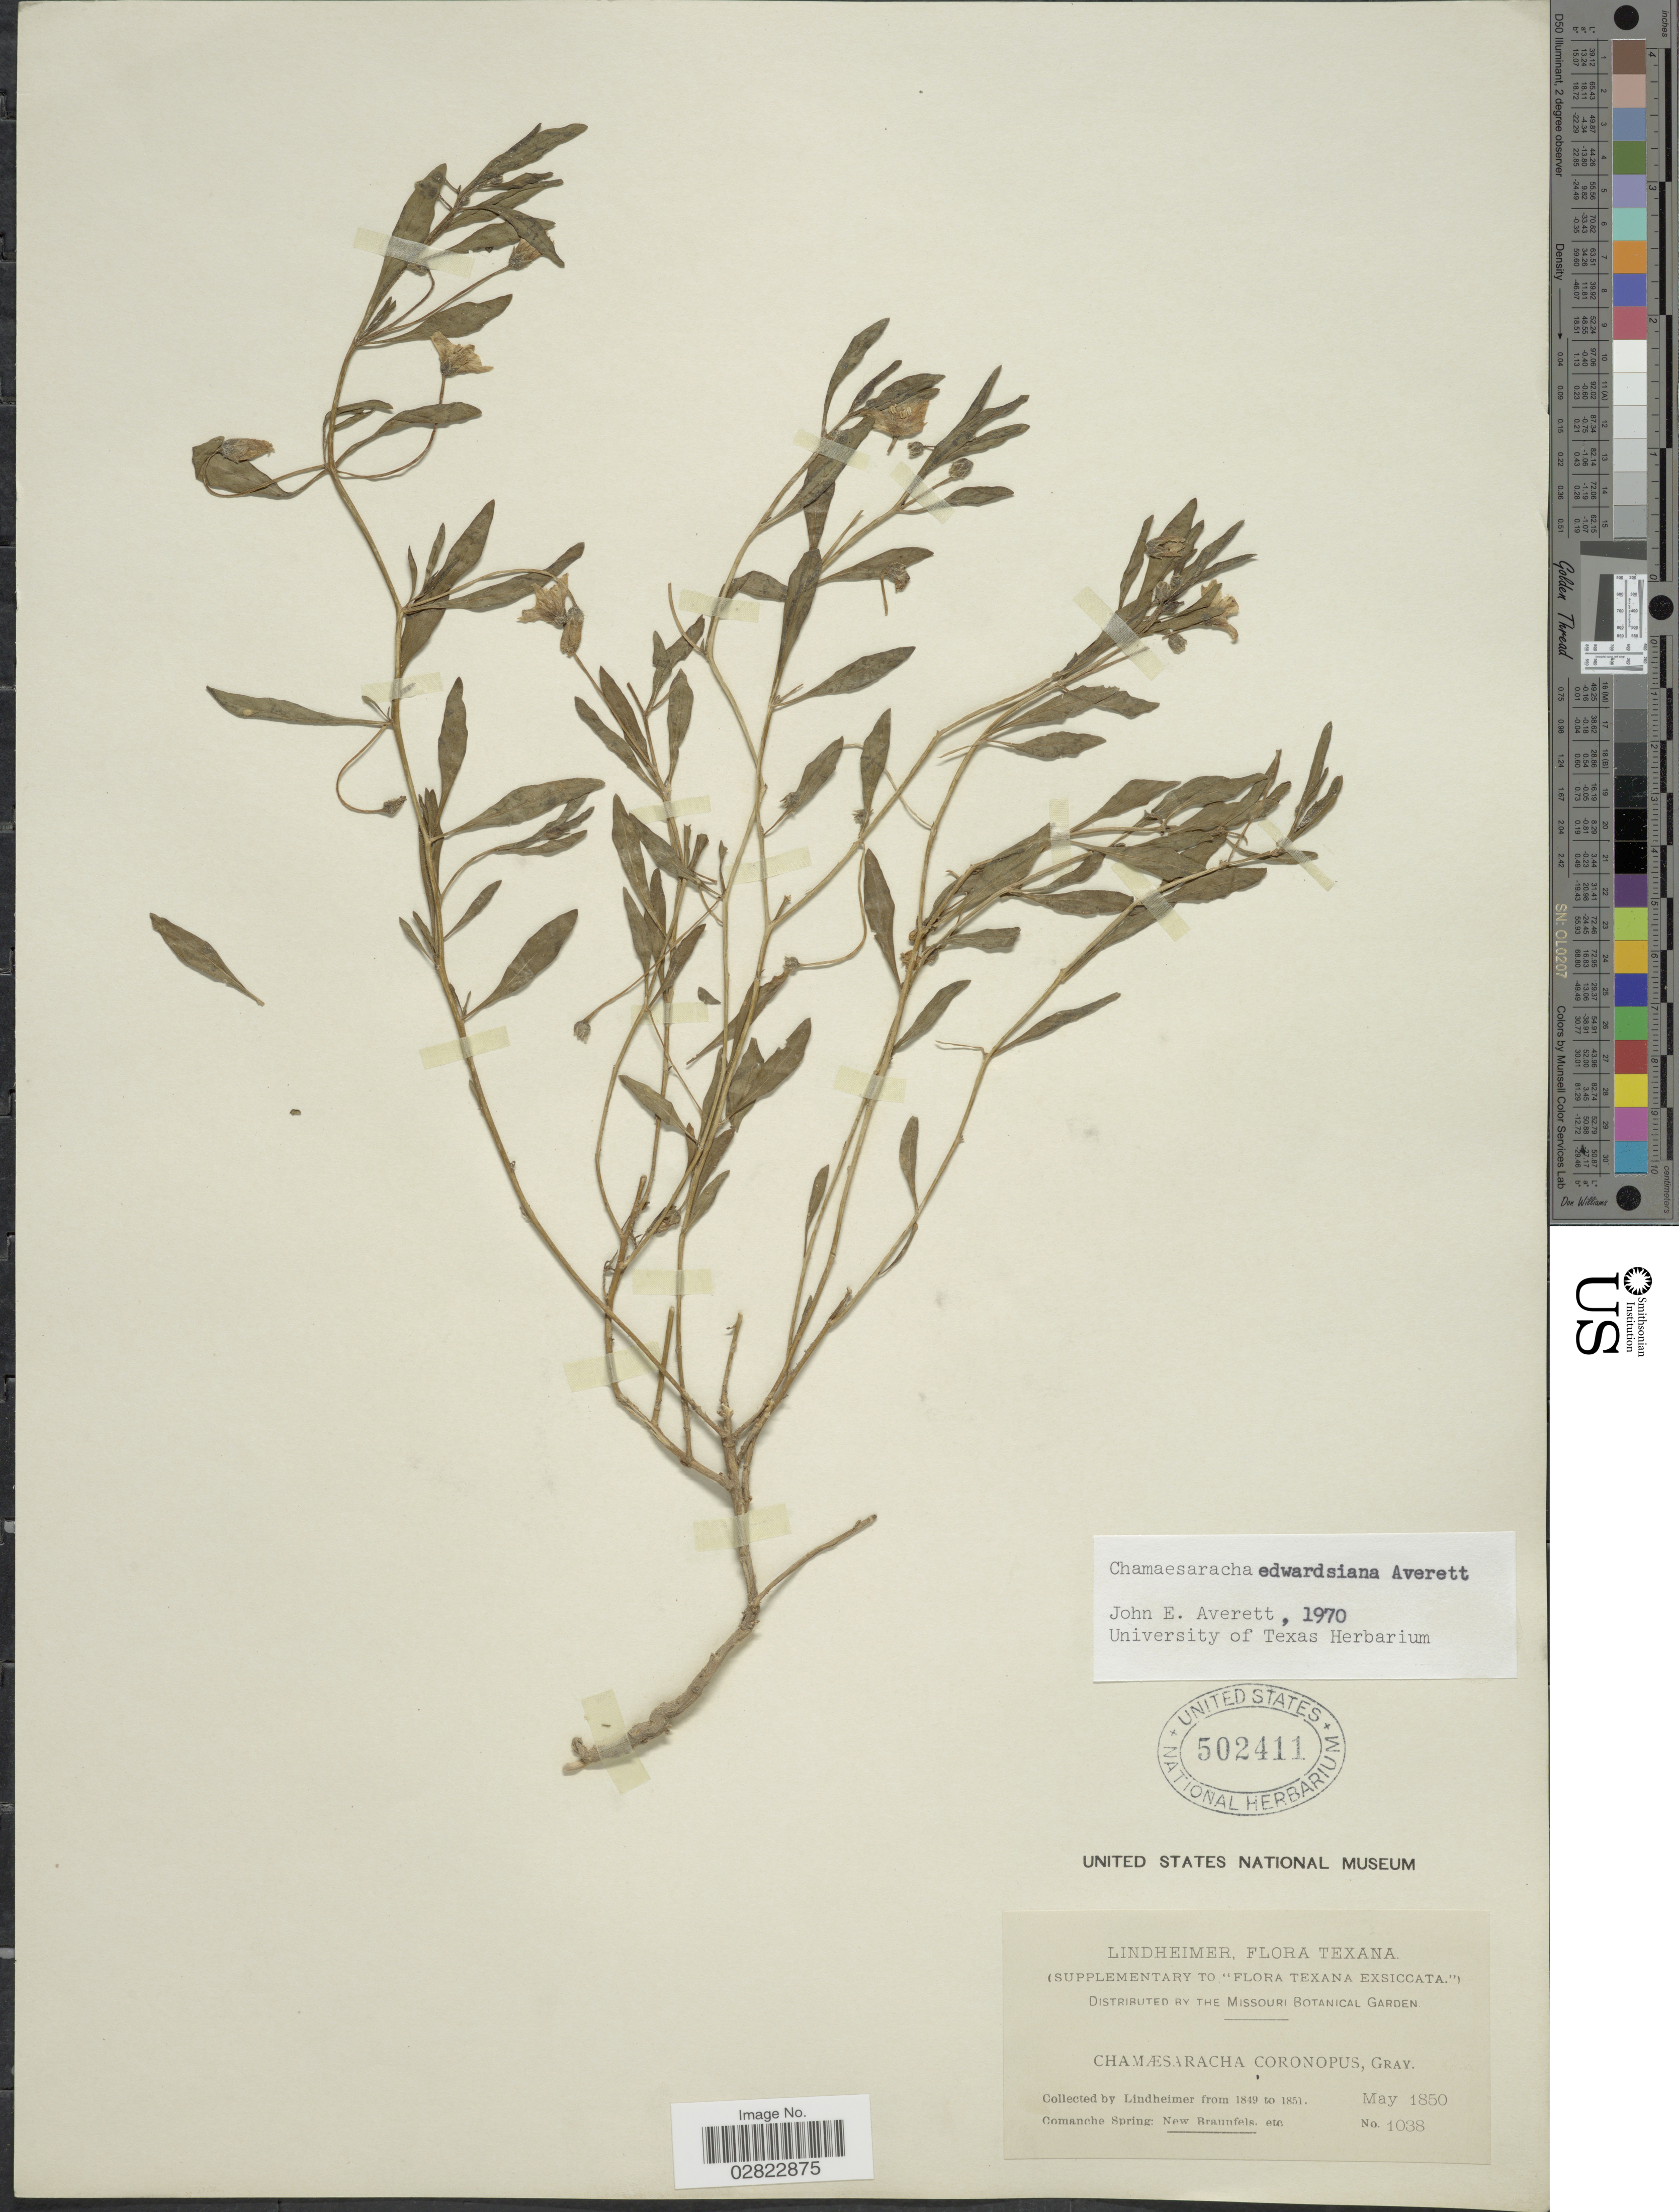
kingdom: Plantae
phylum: Tracheophyta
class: Magnoliopsida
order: Solanales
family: Solanaceae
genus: Chamaesaracha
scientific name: Chamaesaracha edwardsiana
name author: Averett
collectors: -. Lindheimer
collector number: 1038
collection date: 1850-05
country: United States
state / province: Texas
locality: Comance Spring, New Braunfels.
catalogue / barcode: US 502411